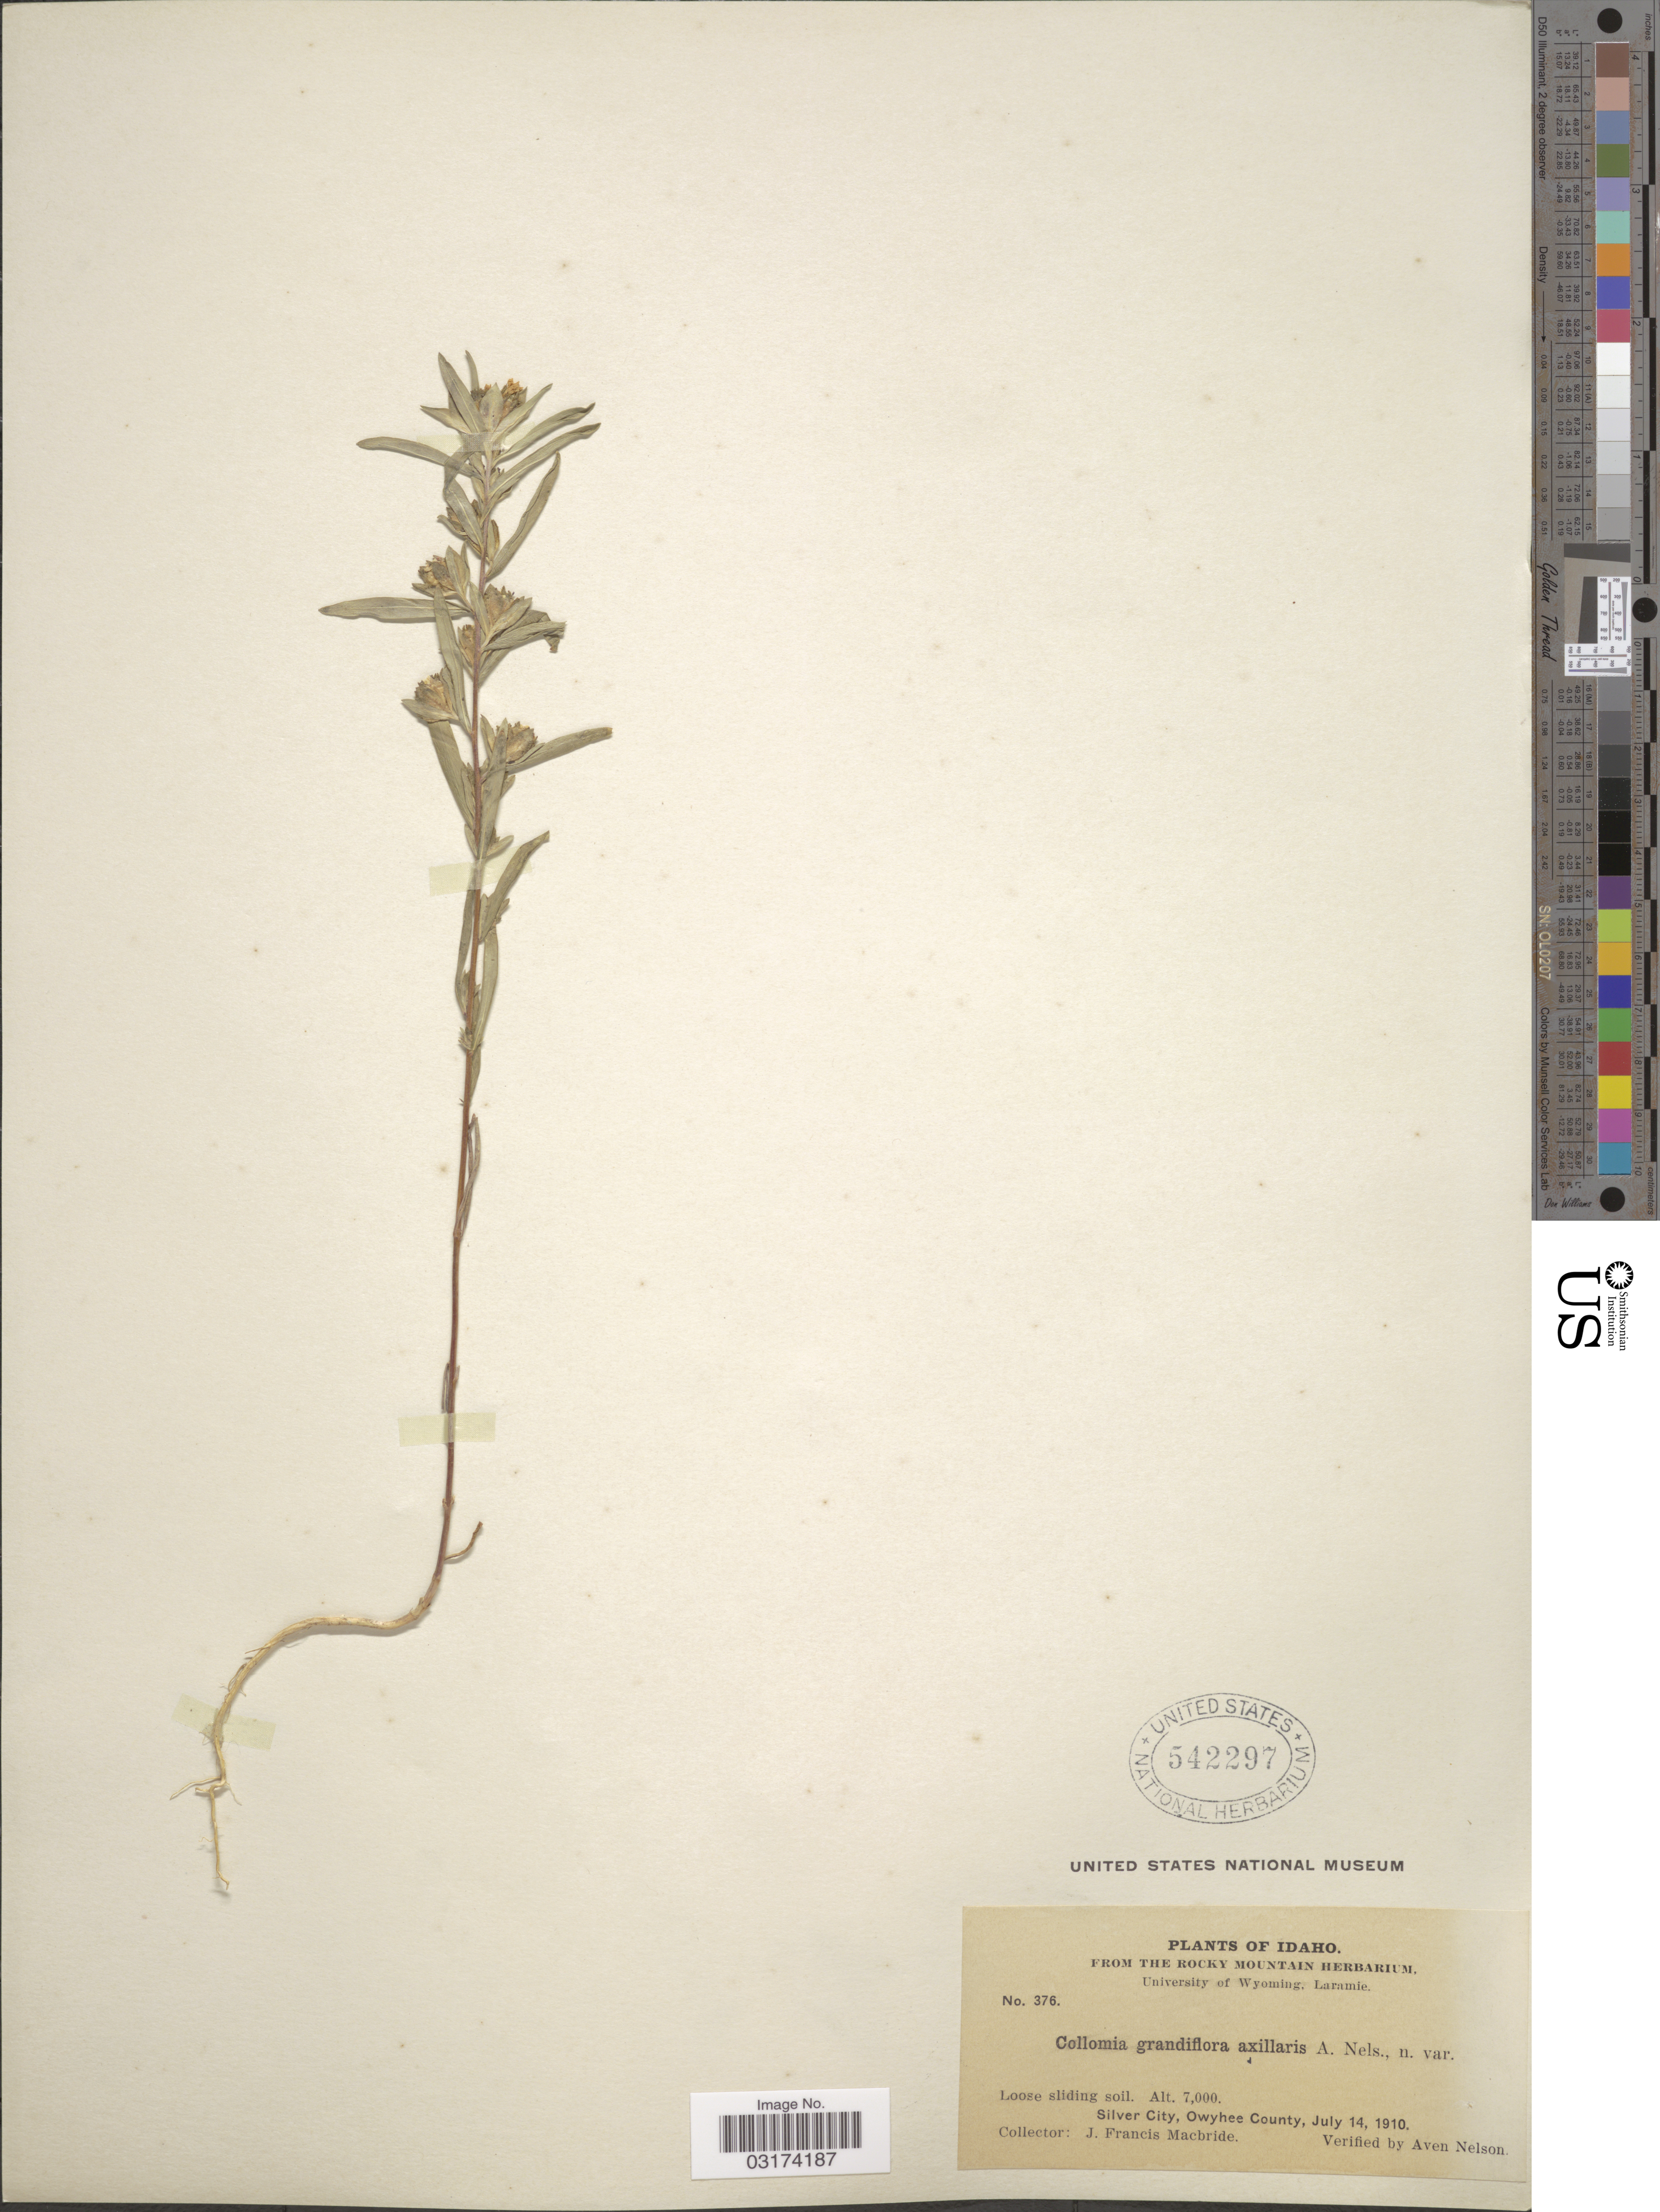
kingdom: Plantae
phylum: Tracheophyta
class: Magnoliopsida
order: Ericales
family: Polemoniaceae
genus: Collomia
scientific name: Collomia grandiflora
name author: Douglas ex Lindl.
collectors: J. F. Macbride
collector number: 376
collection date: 1910-07-14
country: United States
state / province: Idaho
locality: Loose sliding soil. Silver City, Owyhee County.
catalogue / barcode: US 542297